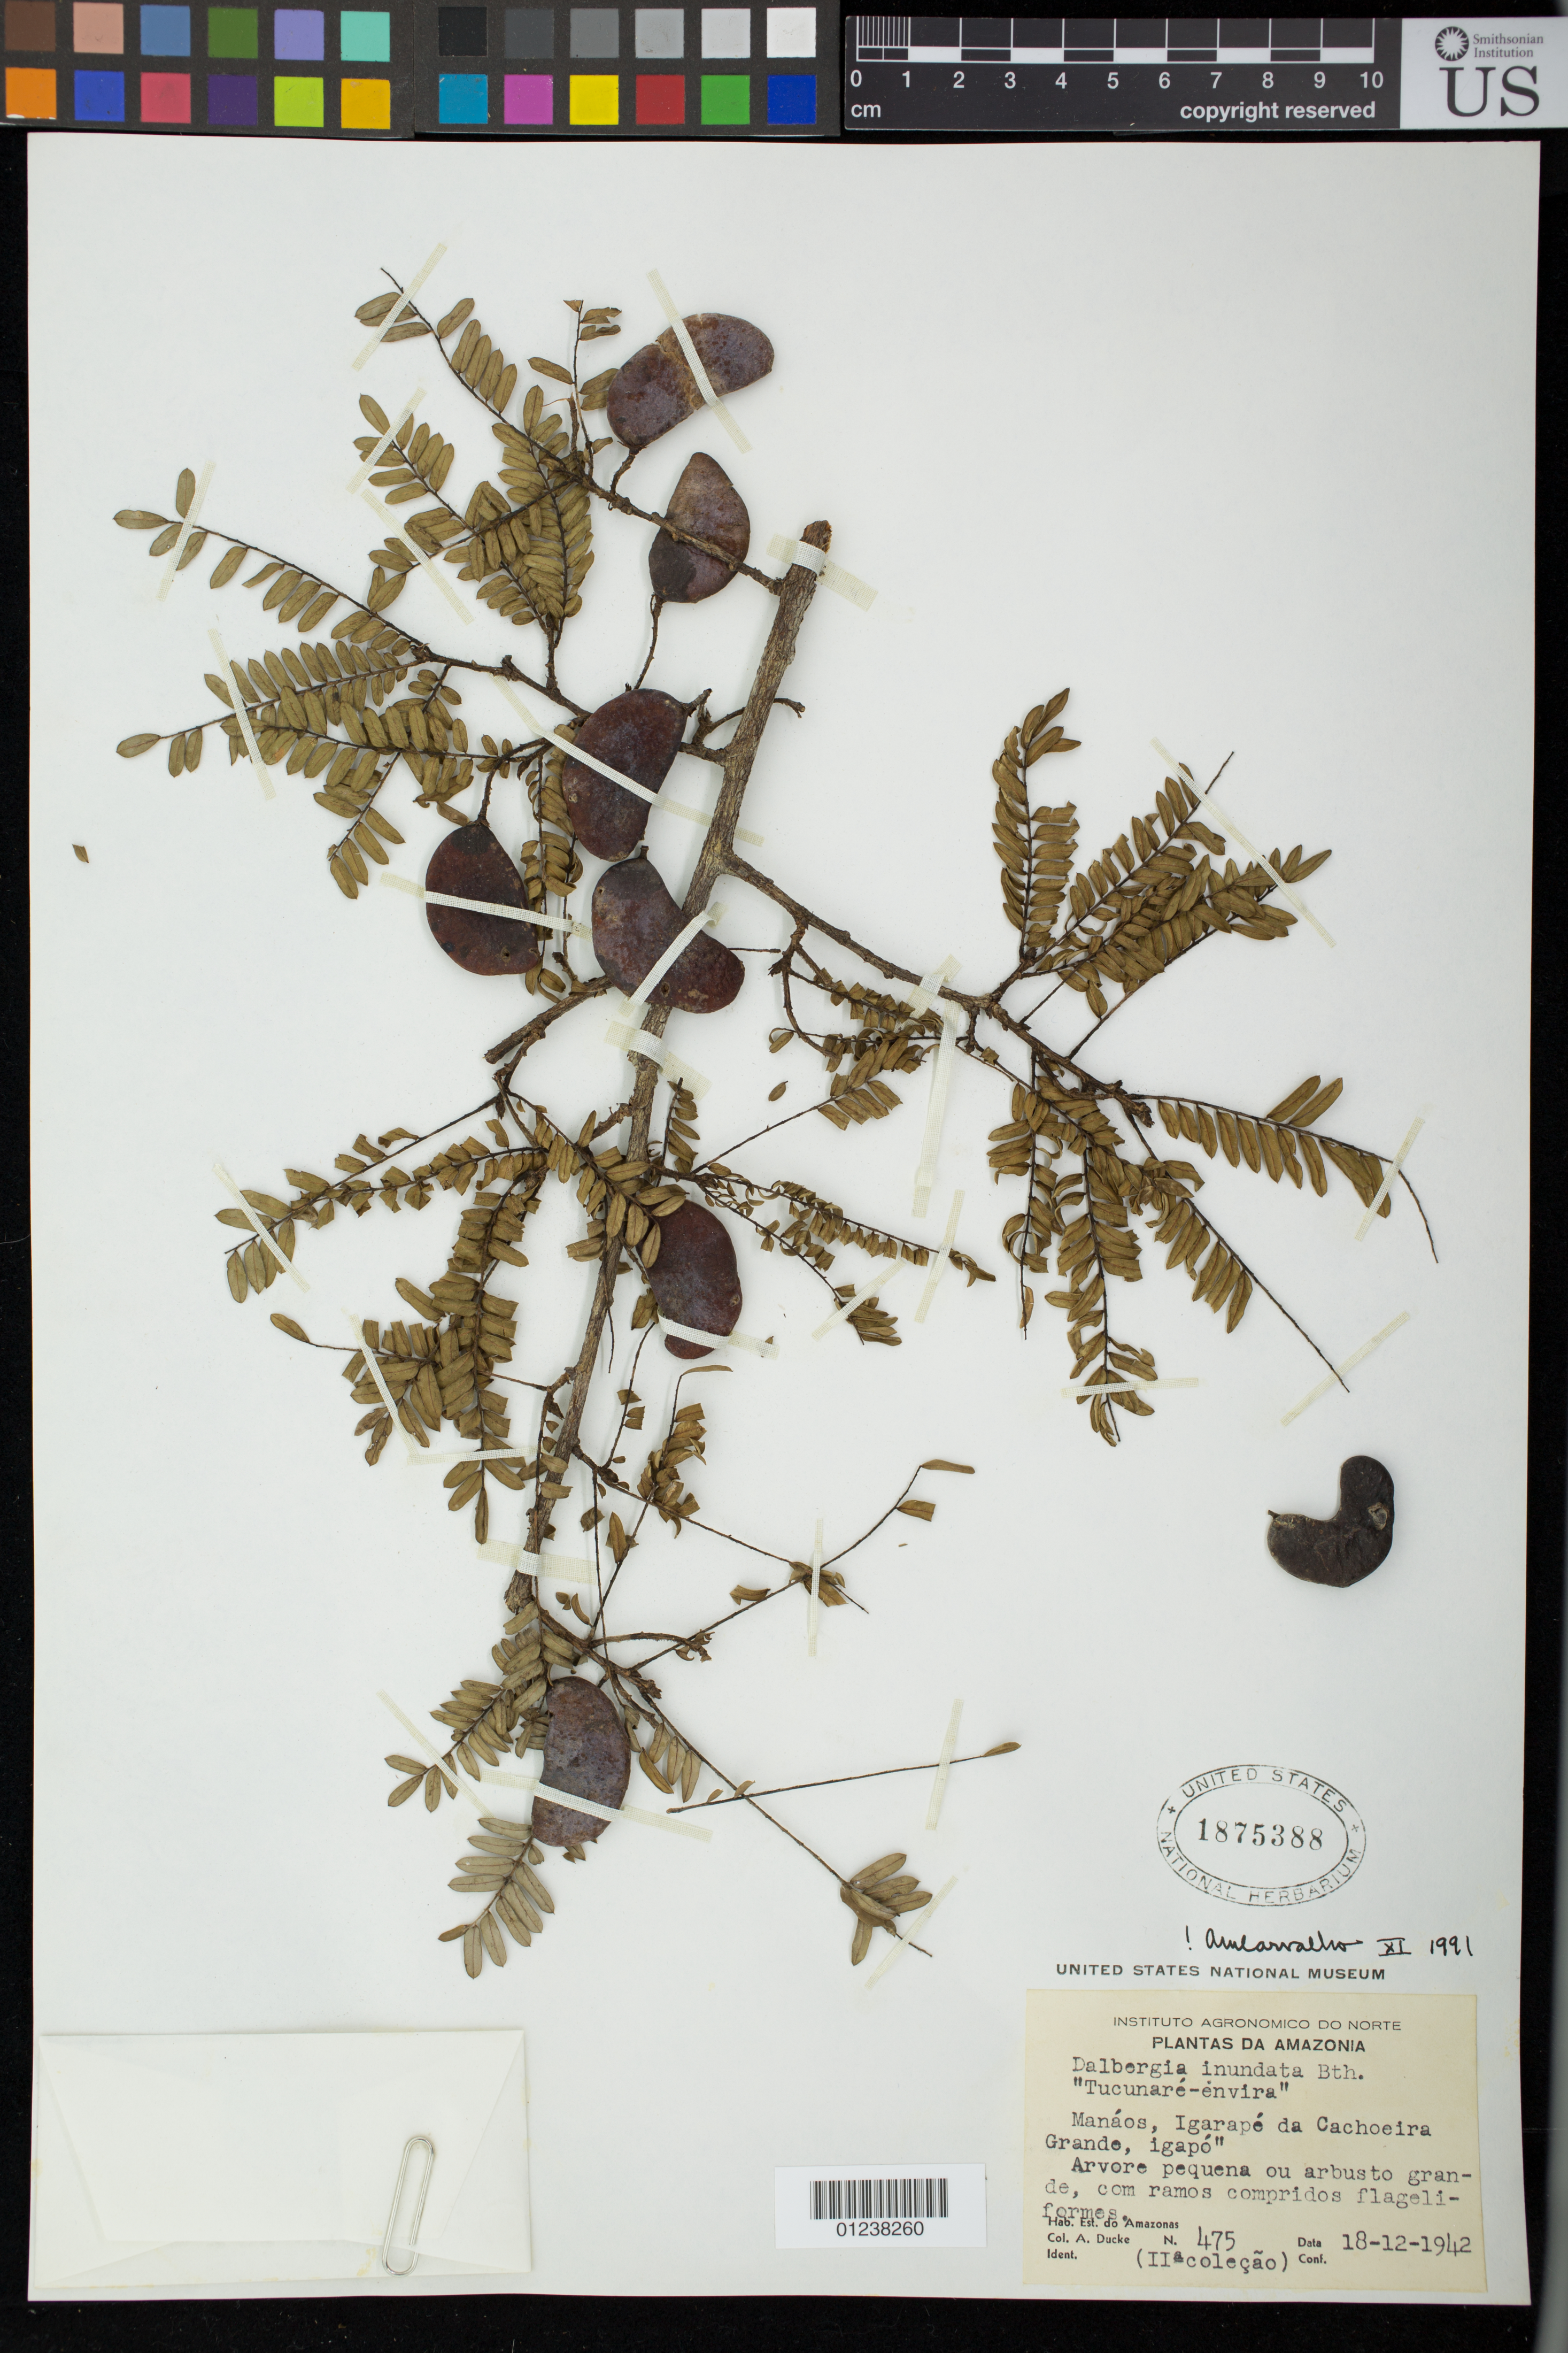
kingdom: Plantae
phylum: Tracheophyta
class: Magnoliopsida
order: Fabales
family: Fabaceae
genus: Dalbergia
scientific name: Dalbergia inundata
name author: Benth.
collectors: A. Ducke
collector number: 475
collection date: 1942-12-18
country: Brazil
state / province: Amazonas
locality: Manaos, Igarape da Cachoeira Grande, igapo.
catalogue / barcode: US 1875388